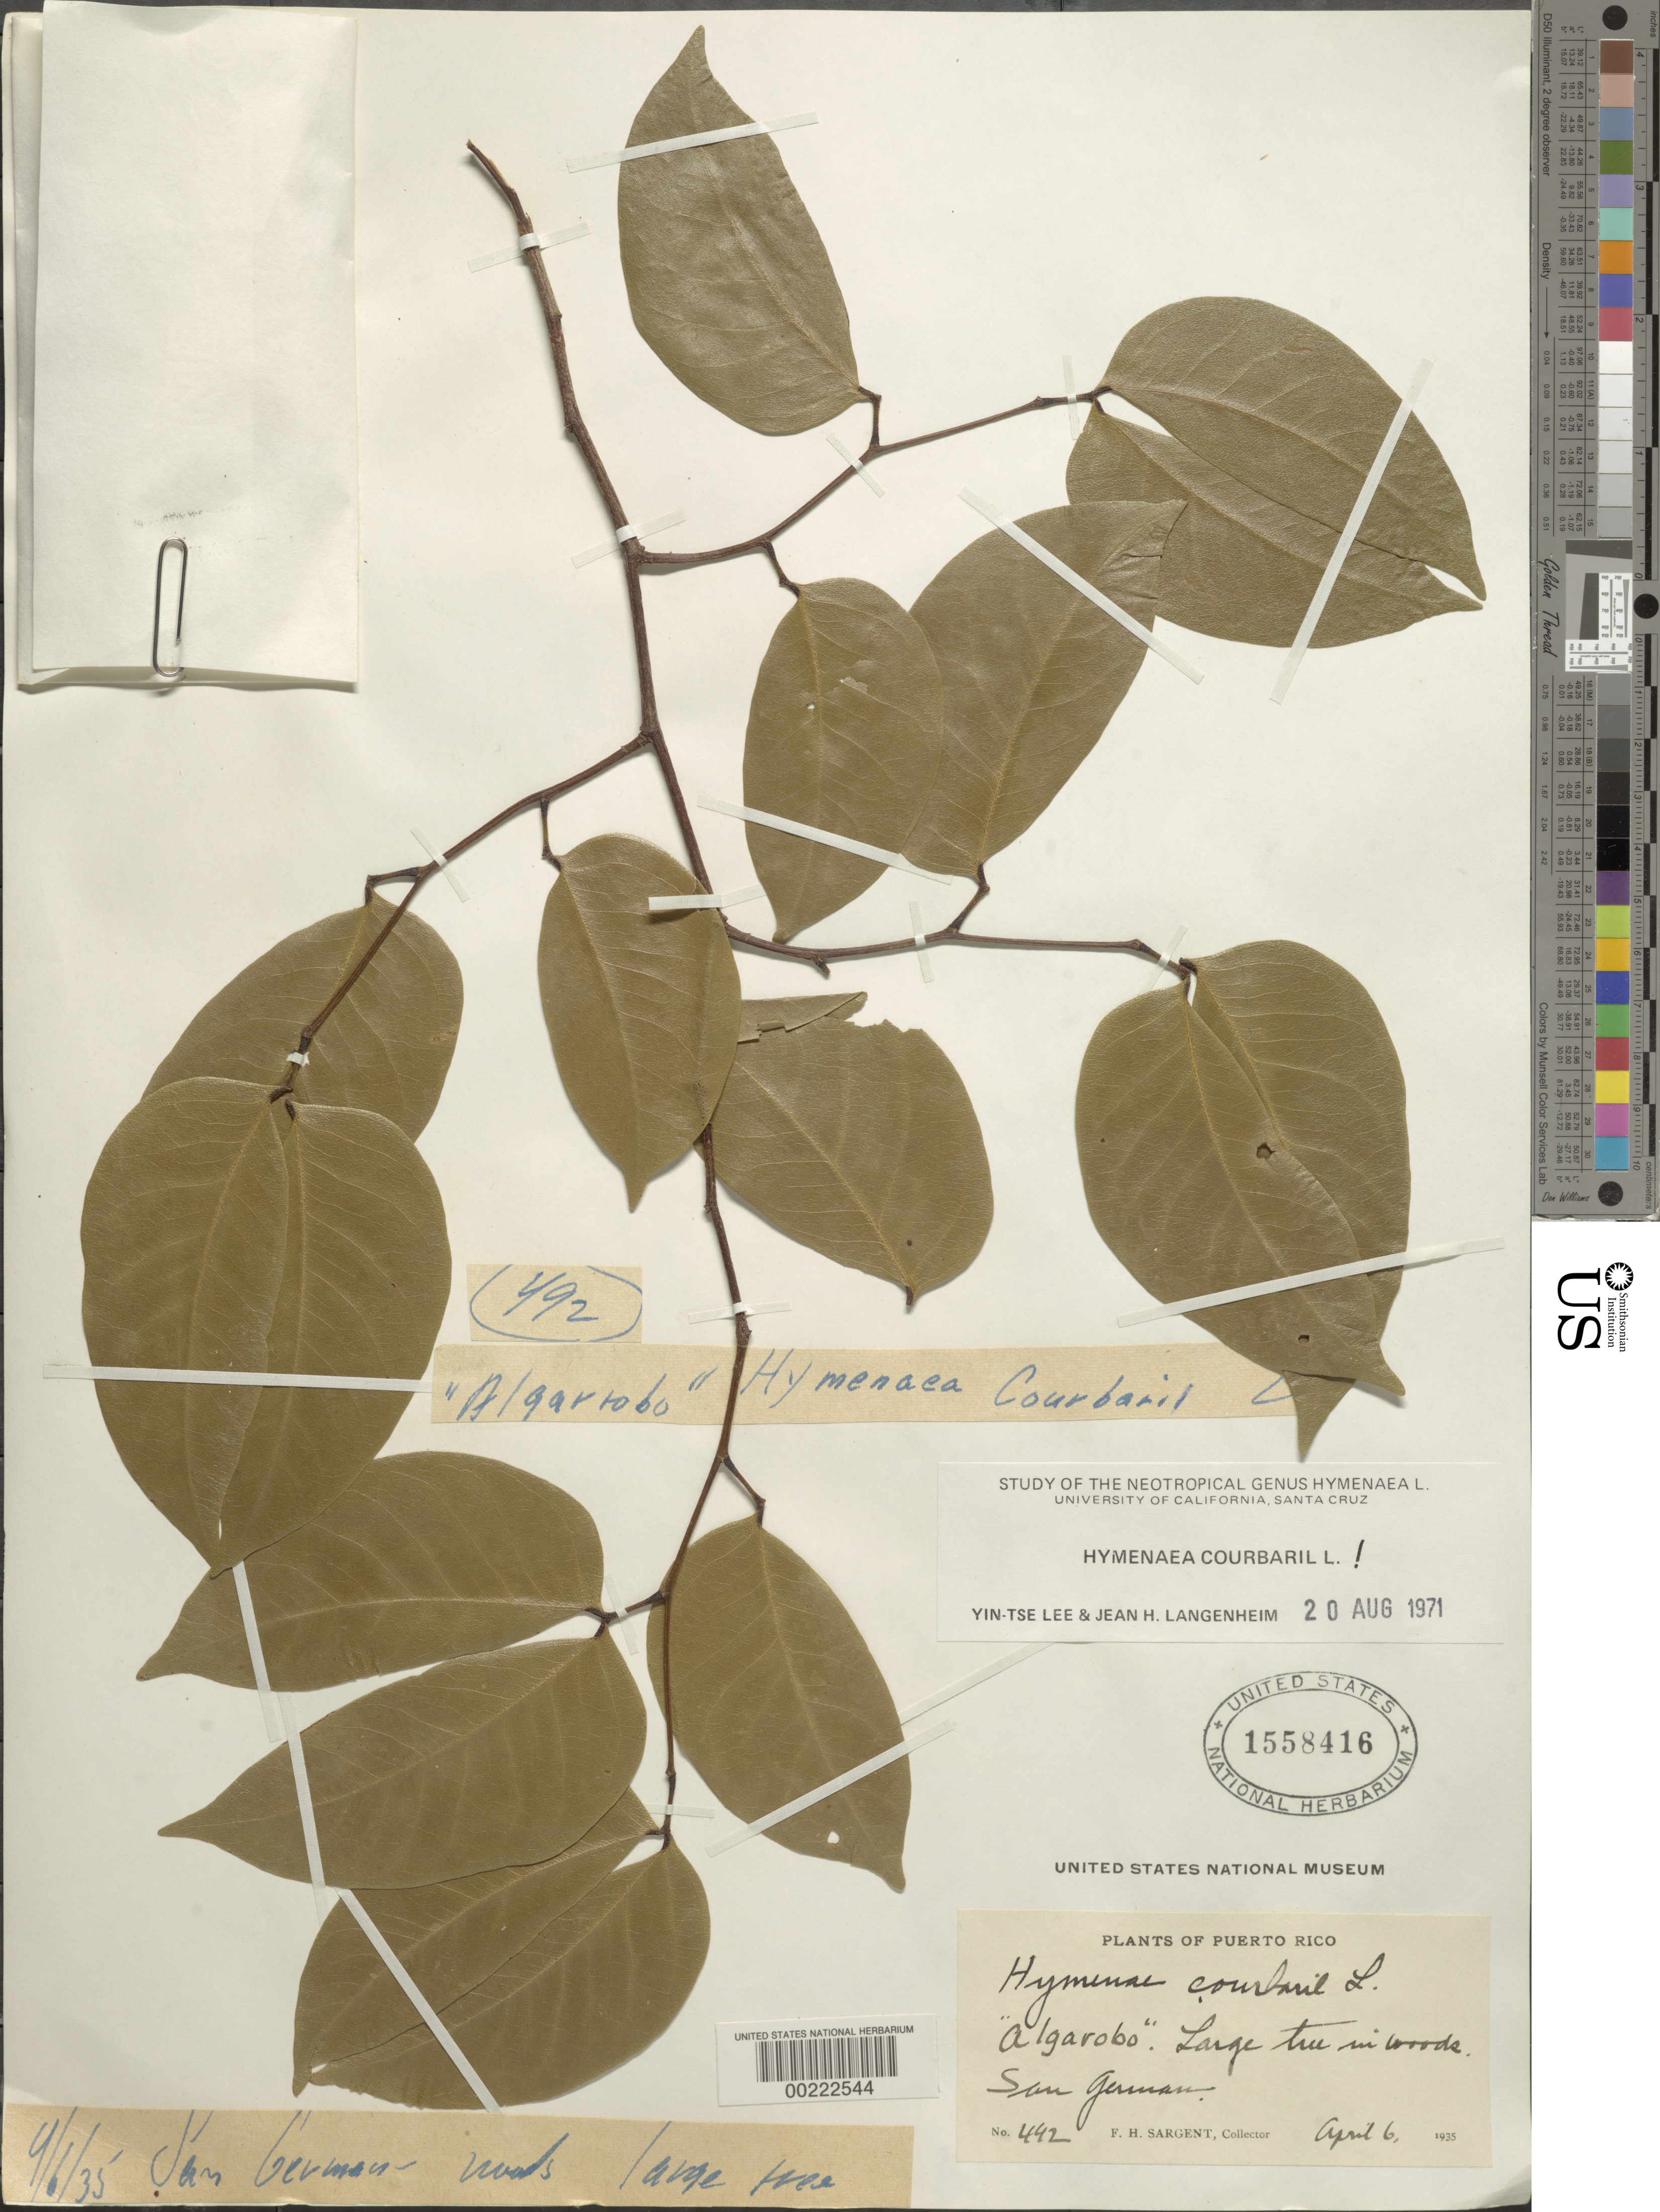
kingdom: Plantae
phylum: Tracheophyta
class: Magnoliopsida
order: Fabales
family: Fabaceae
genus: Hymenaea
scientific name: Hymenaea courbaril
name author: L.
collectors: F. H. Sargent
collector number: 442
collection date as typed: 06 Apr 1935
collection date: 1935-04-06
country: Puerto Rico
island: Greater Antilles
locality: San german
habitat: Woods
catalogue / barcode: US 1558416